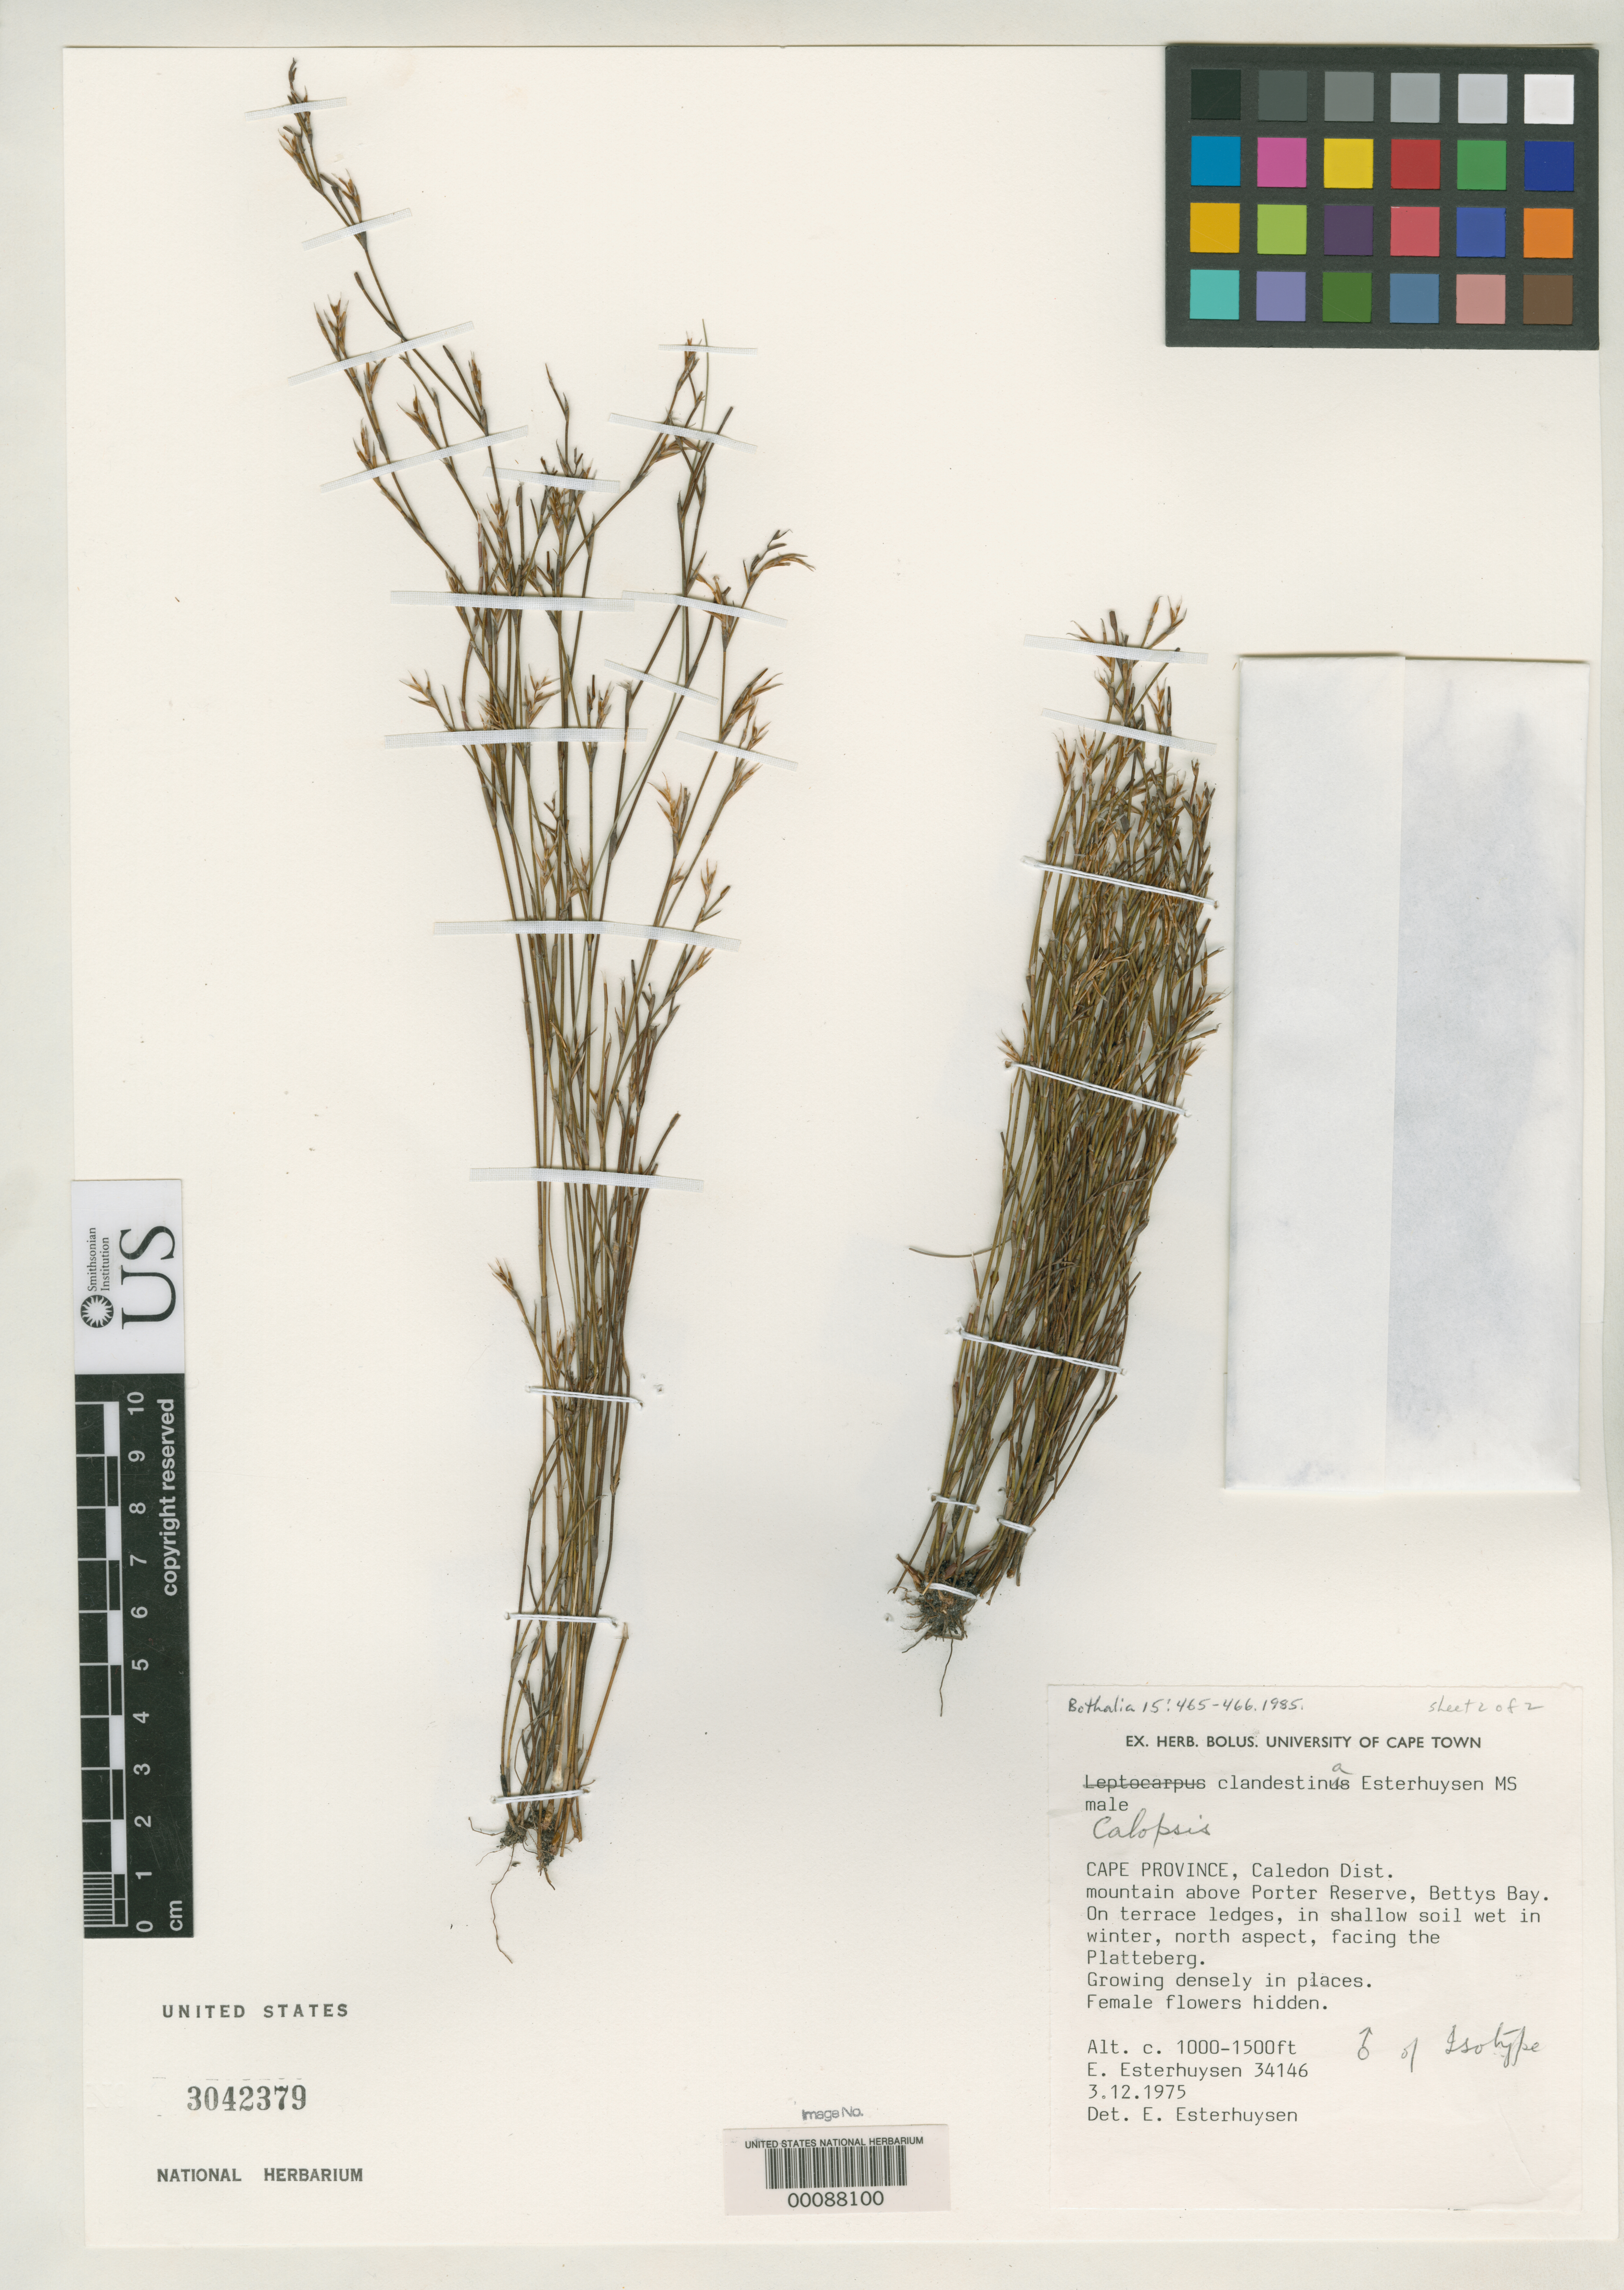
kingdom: Plantae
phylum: Tracheophyta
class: Liliopsida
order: Poales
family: Restionaceae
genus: Calopsis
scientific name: Calopsis clandestina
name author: Esterh.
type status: Isotype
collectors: E. E. Esterhuysen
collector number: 34146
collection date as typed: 03 Dec 1975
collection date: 1975-12-03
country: South Africa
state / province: Western Cape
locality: Above Porter Reserve, Bettys Bay.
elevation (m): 305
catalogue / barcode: US 3042379